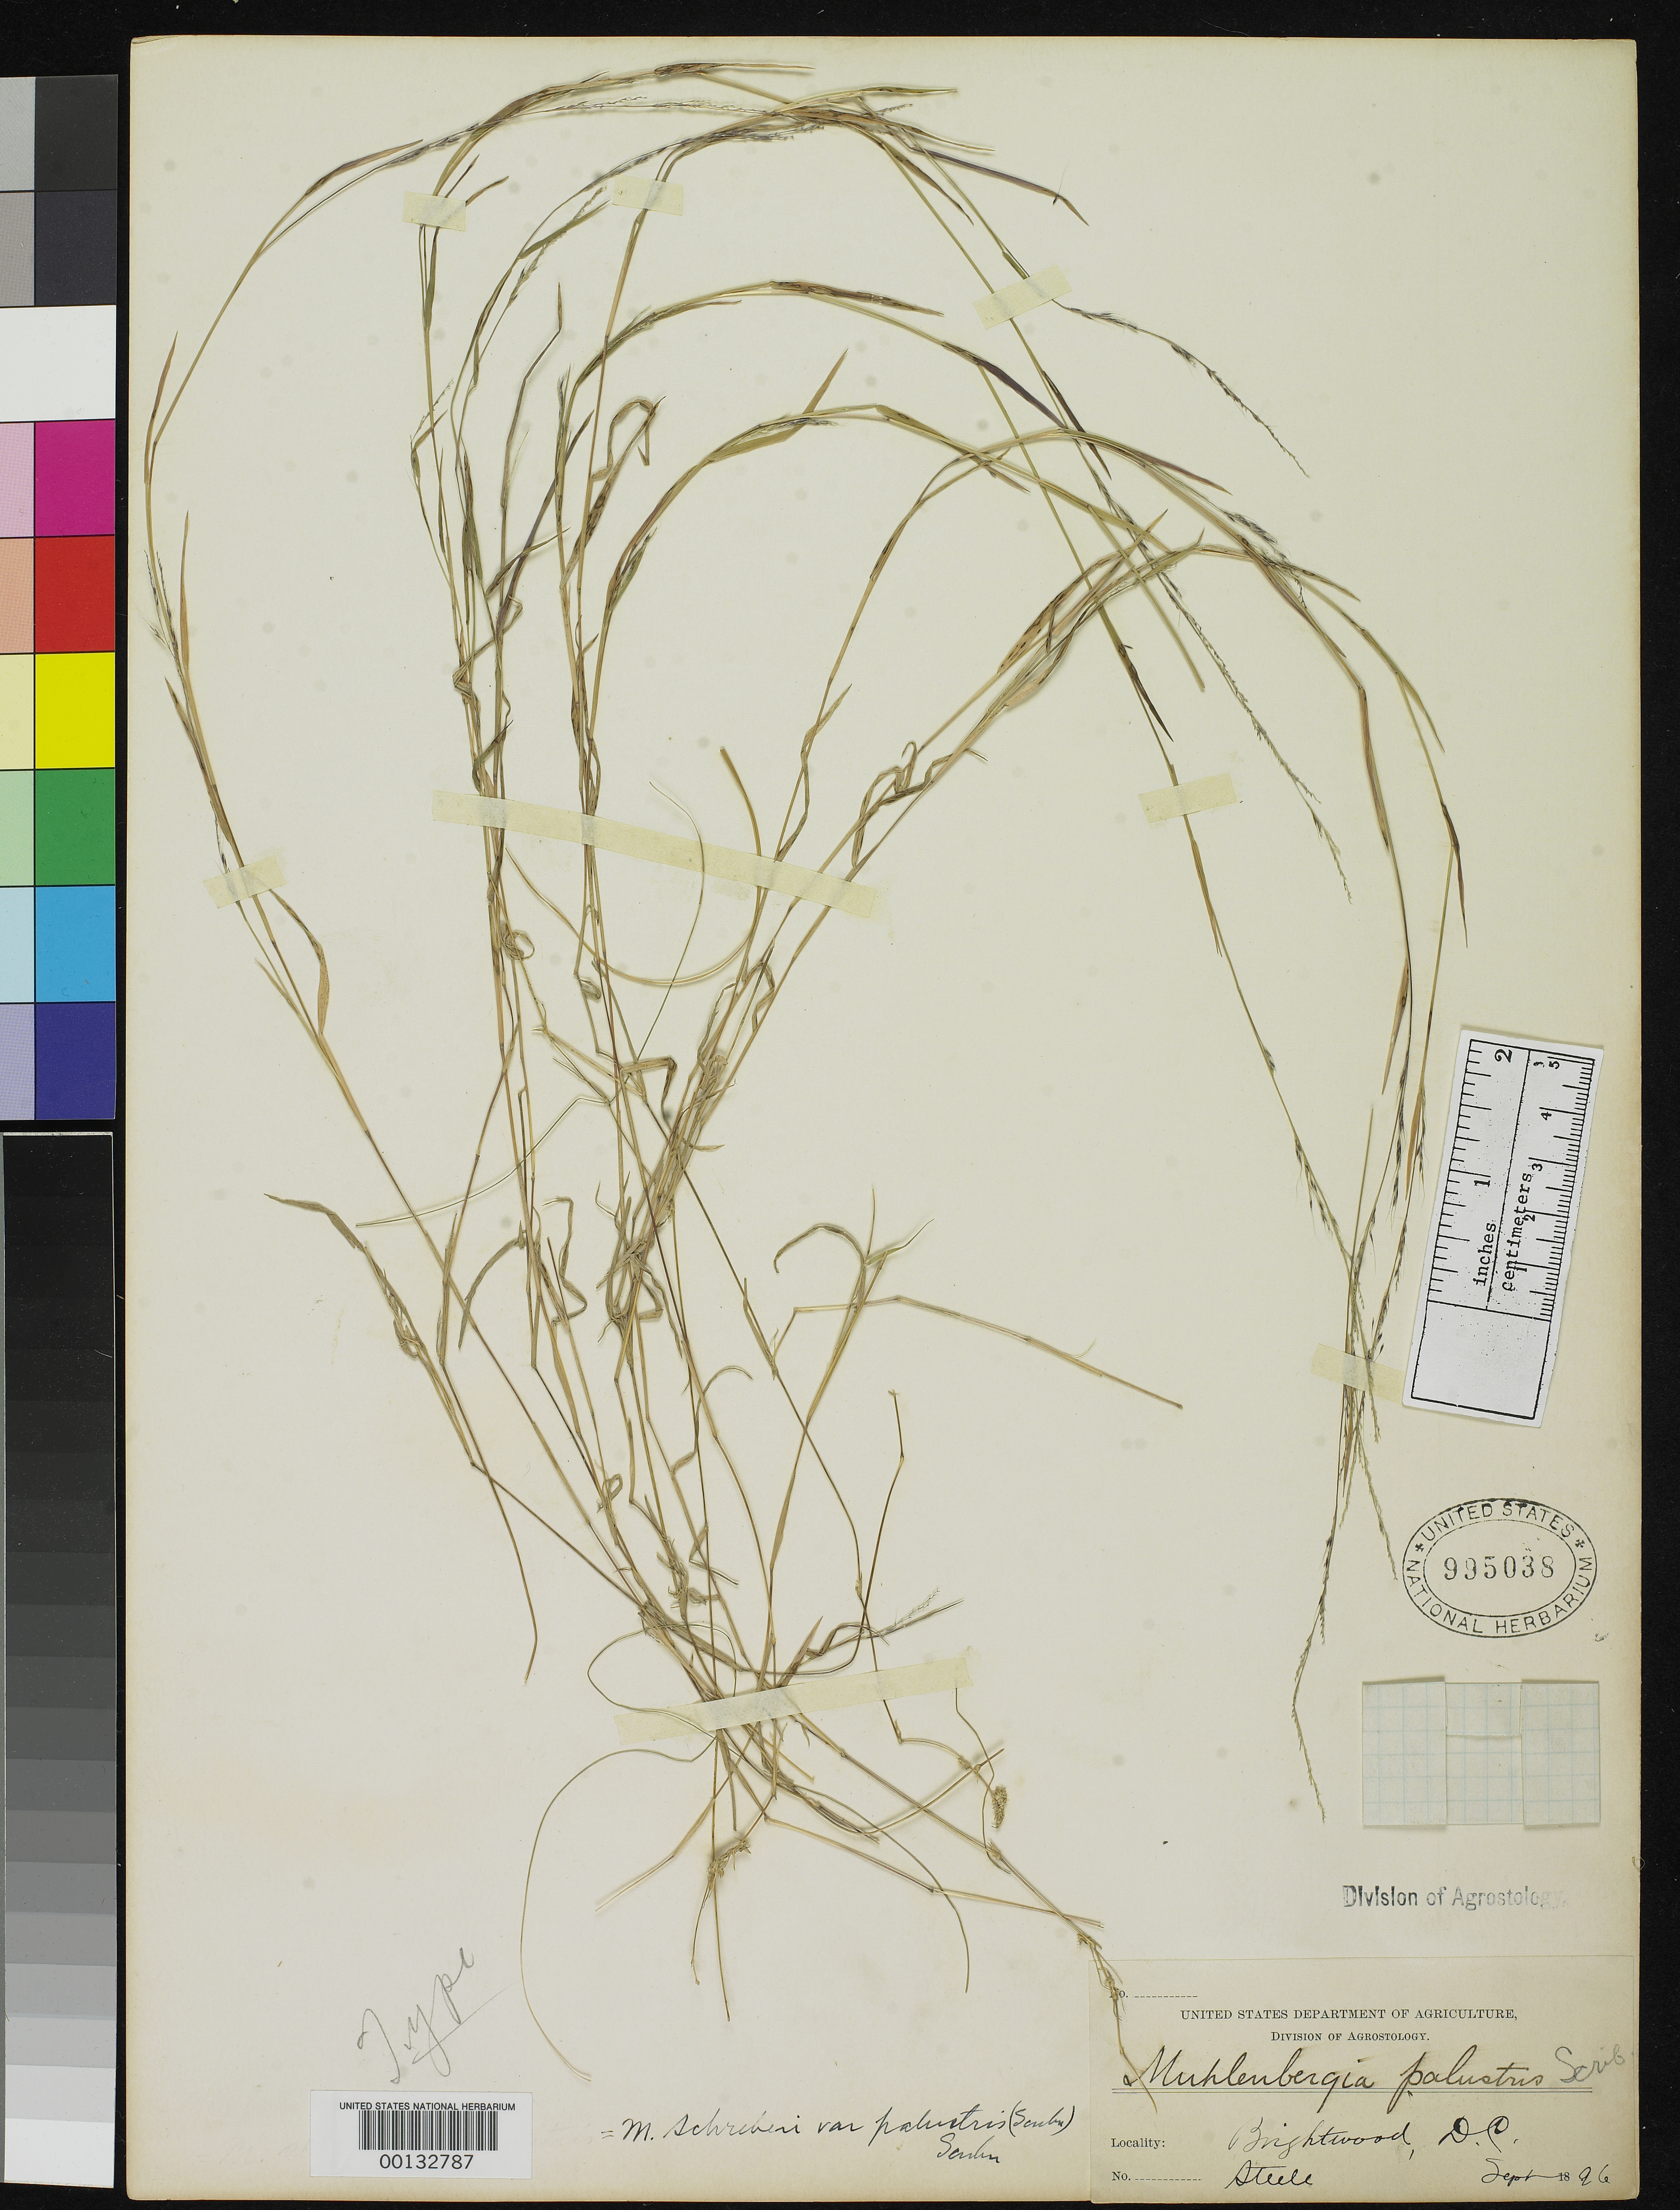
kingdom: Plantae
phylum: Tracheophyta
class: Liliopsida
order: Poales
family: Poaceae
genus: Muhlenbergia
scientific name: Muhlenbergia palustris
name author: Scribn.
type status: Holotype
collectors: E. Steele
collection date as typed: Sep 1896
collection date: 1896-09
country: United States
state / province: District of Columbia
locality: Brightwood.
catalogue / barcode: US 995038